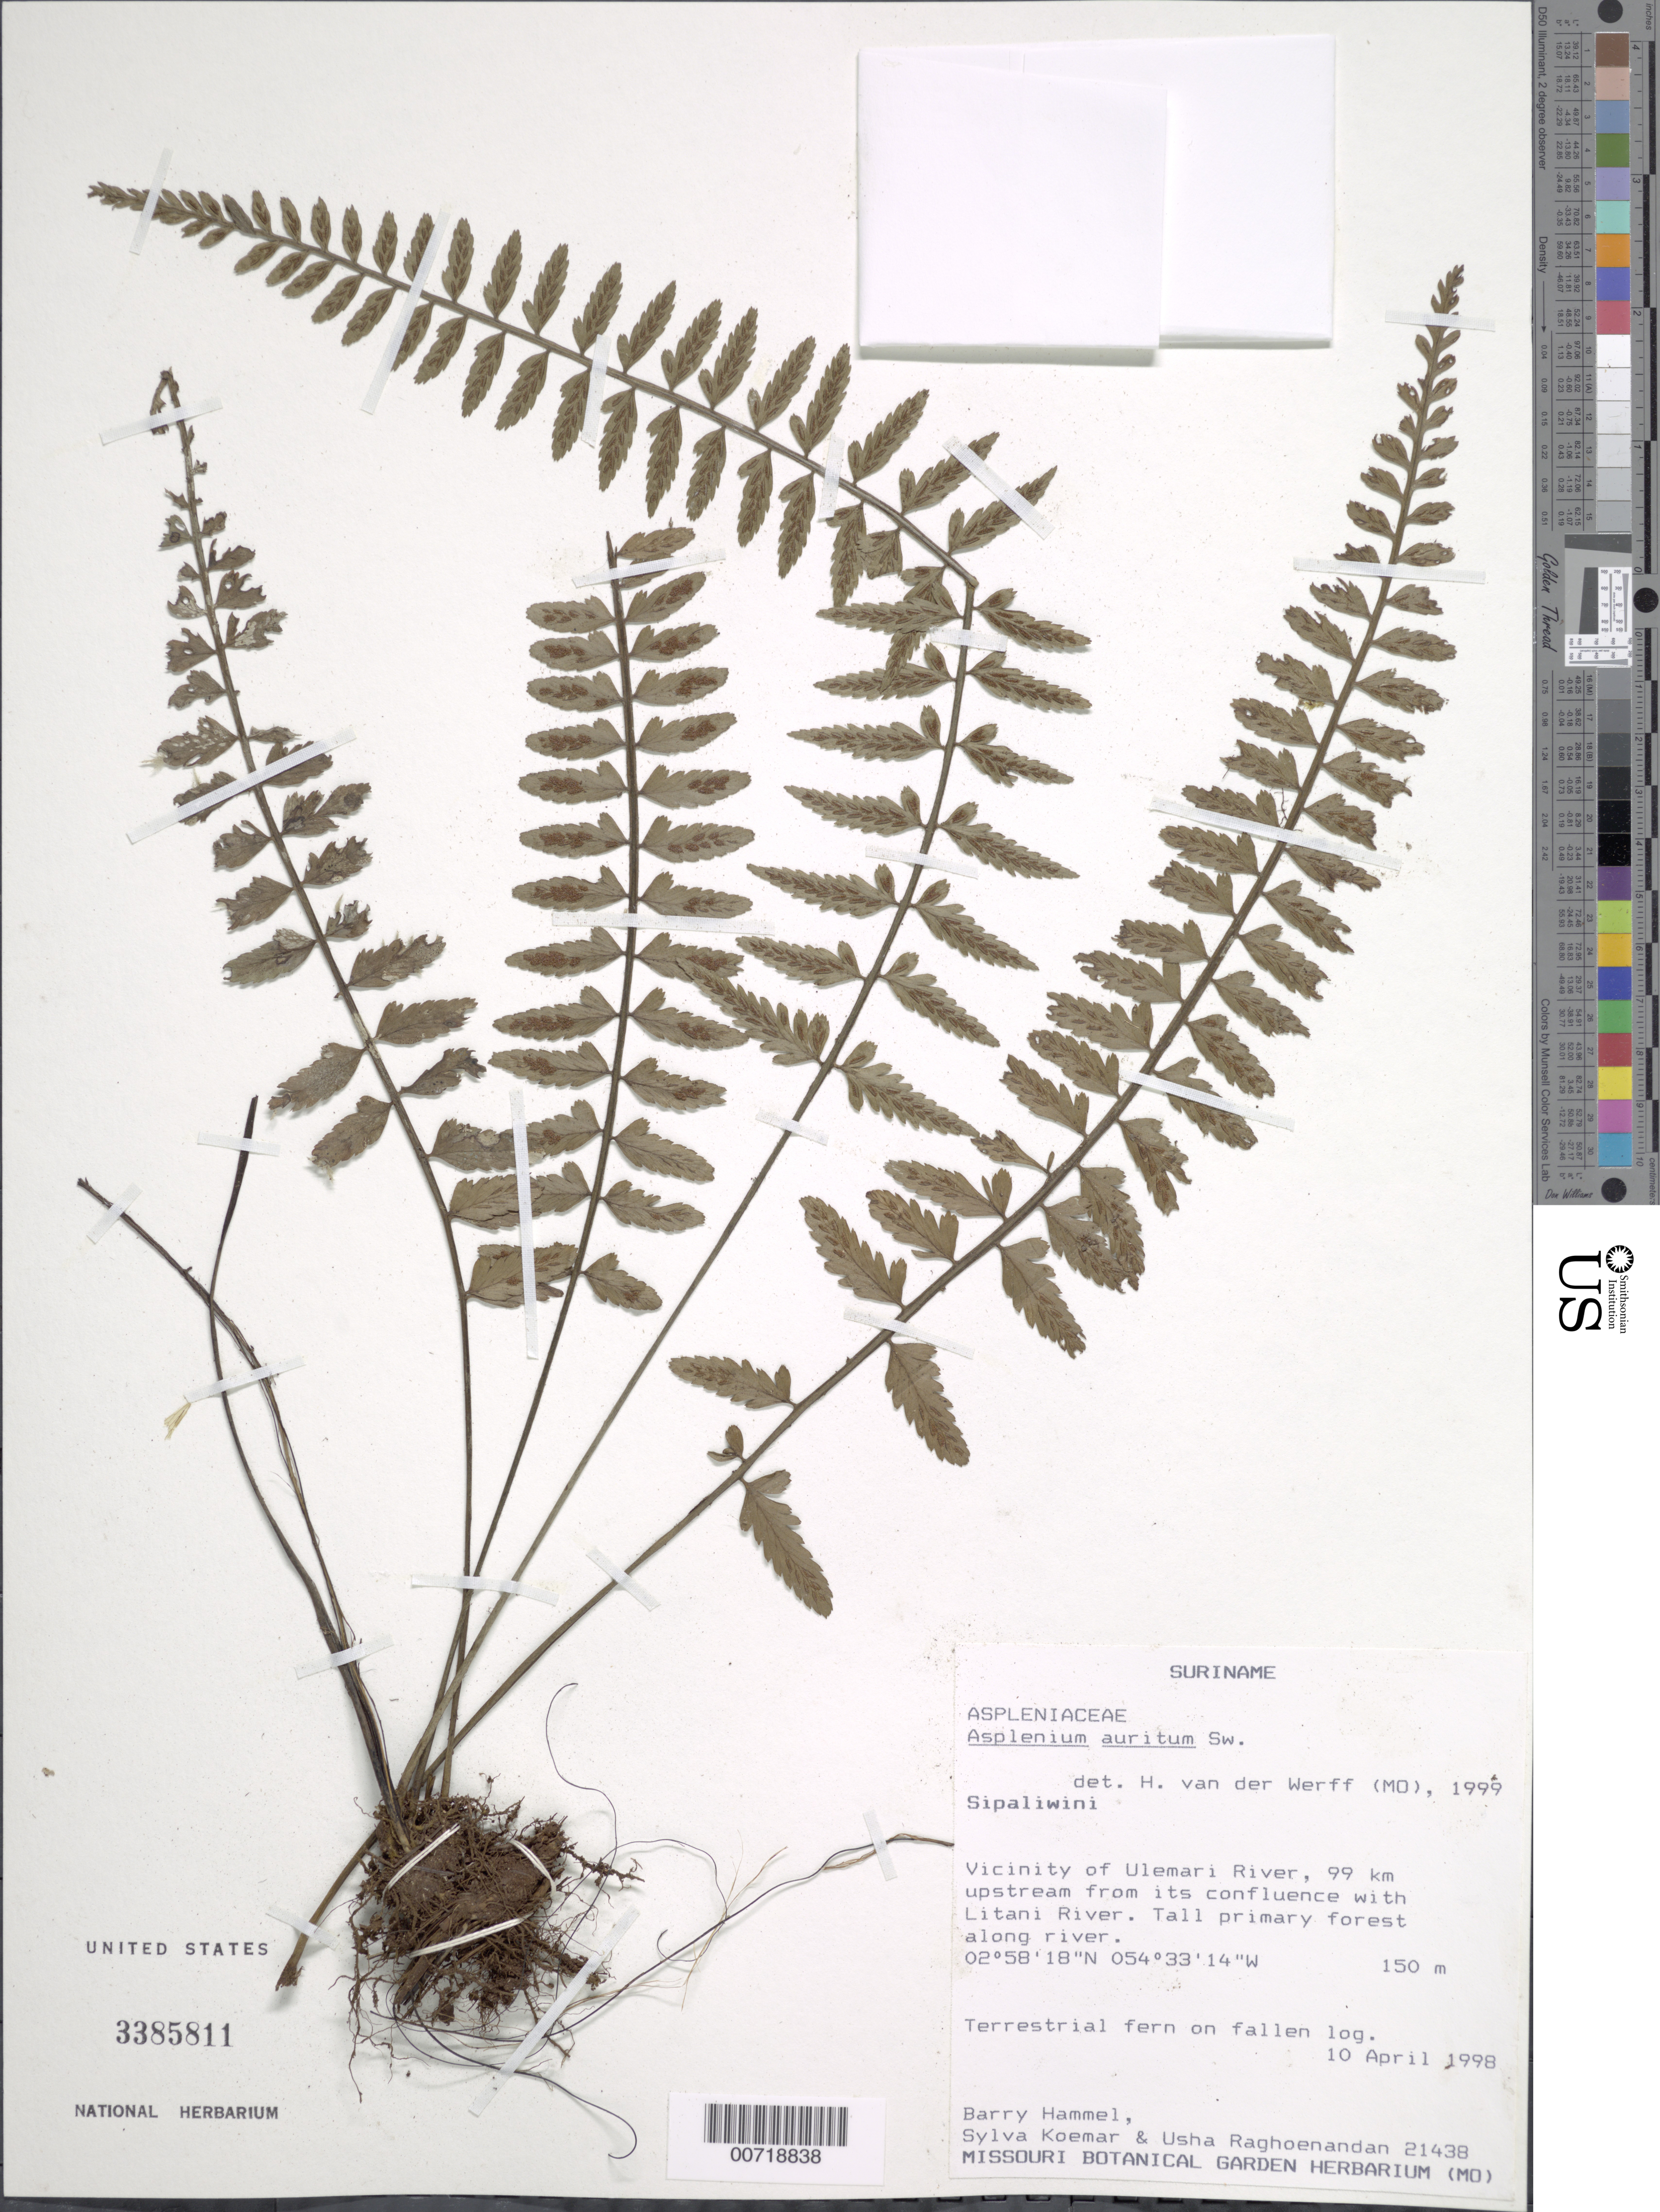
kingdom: Plantae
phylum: Tracheophyta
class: Polypodiopsida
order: Polypodiales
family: Aspleniaceae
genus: Asplenium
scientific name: Asplenium auritum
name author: Sw.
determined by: van der Werff, H., (MO), Missouri Botanical Garden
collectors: B. Hammel, S. Koemar & U. Raghoenandan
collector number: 21438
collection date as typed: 10-Apr-98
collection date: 1998-04-10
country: Suriname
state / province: Sipaliwini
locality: Ulemari R., 99 km upstream from confl. with Litani R., vic. of airstrip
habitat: Tall primary forest along river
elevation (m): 150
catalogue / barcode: US 3385811